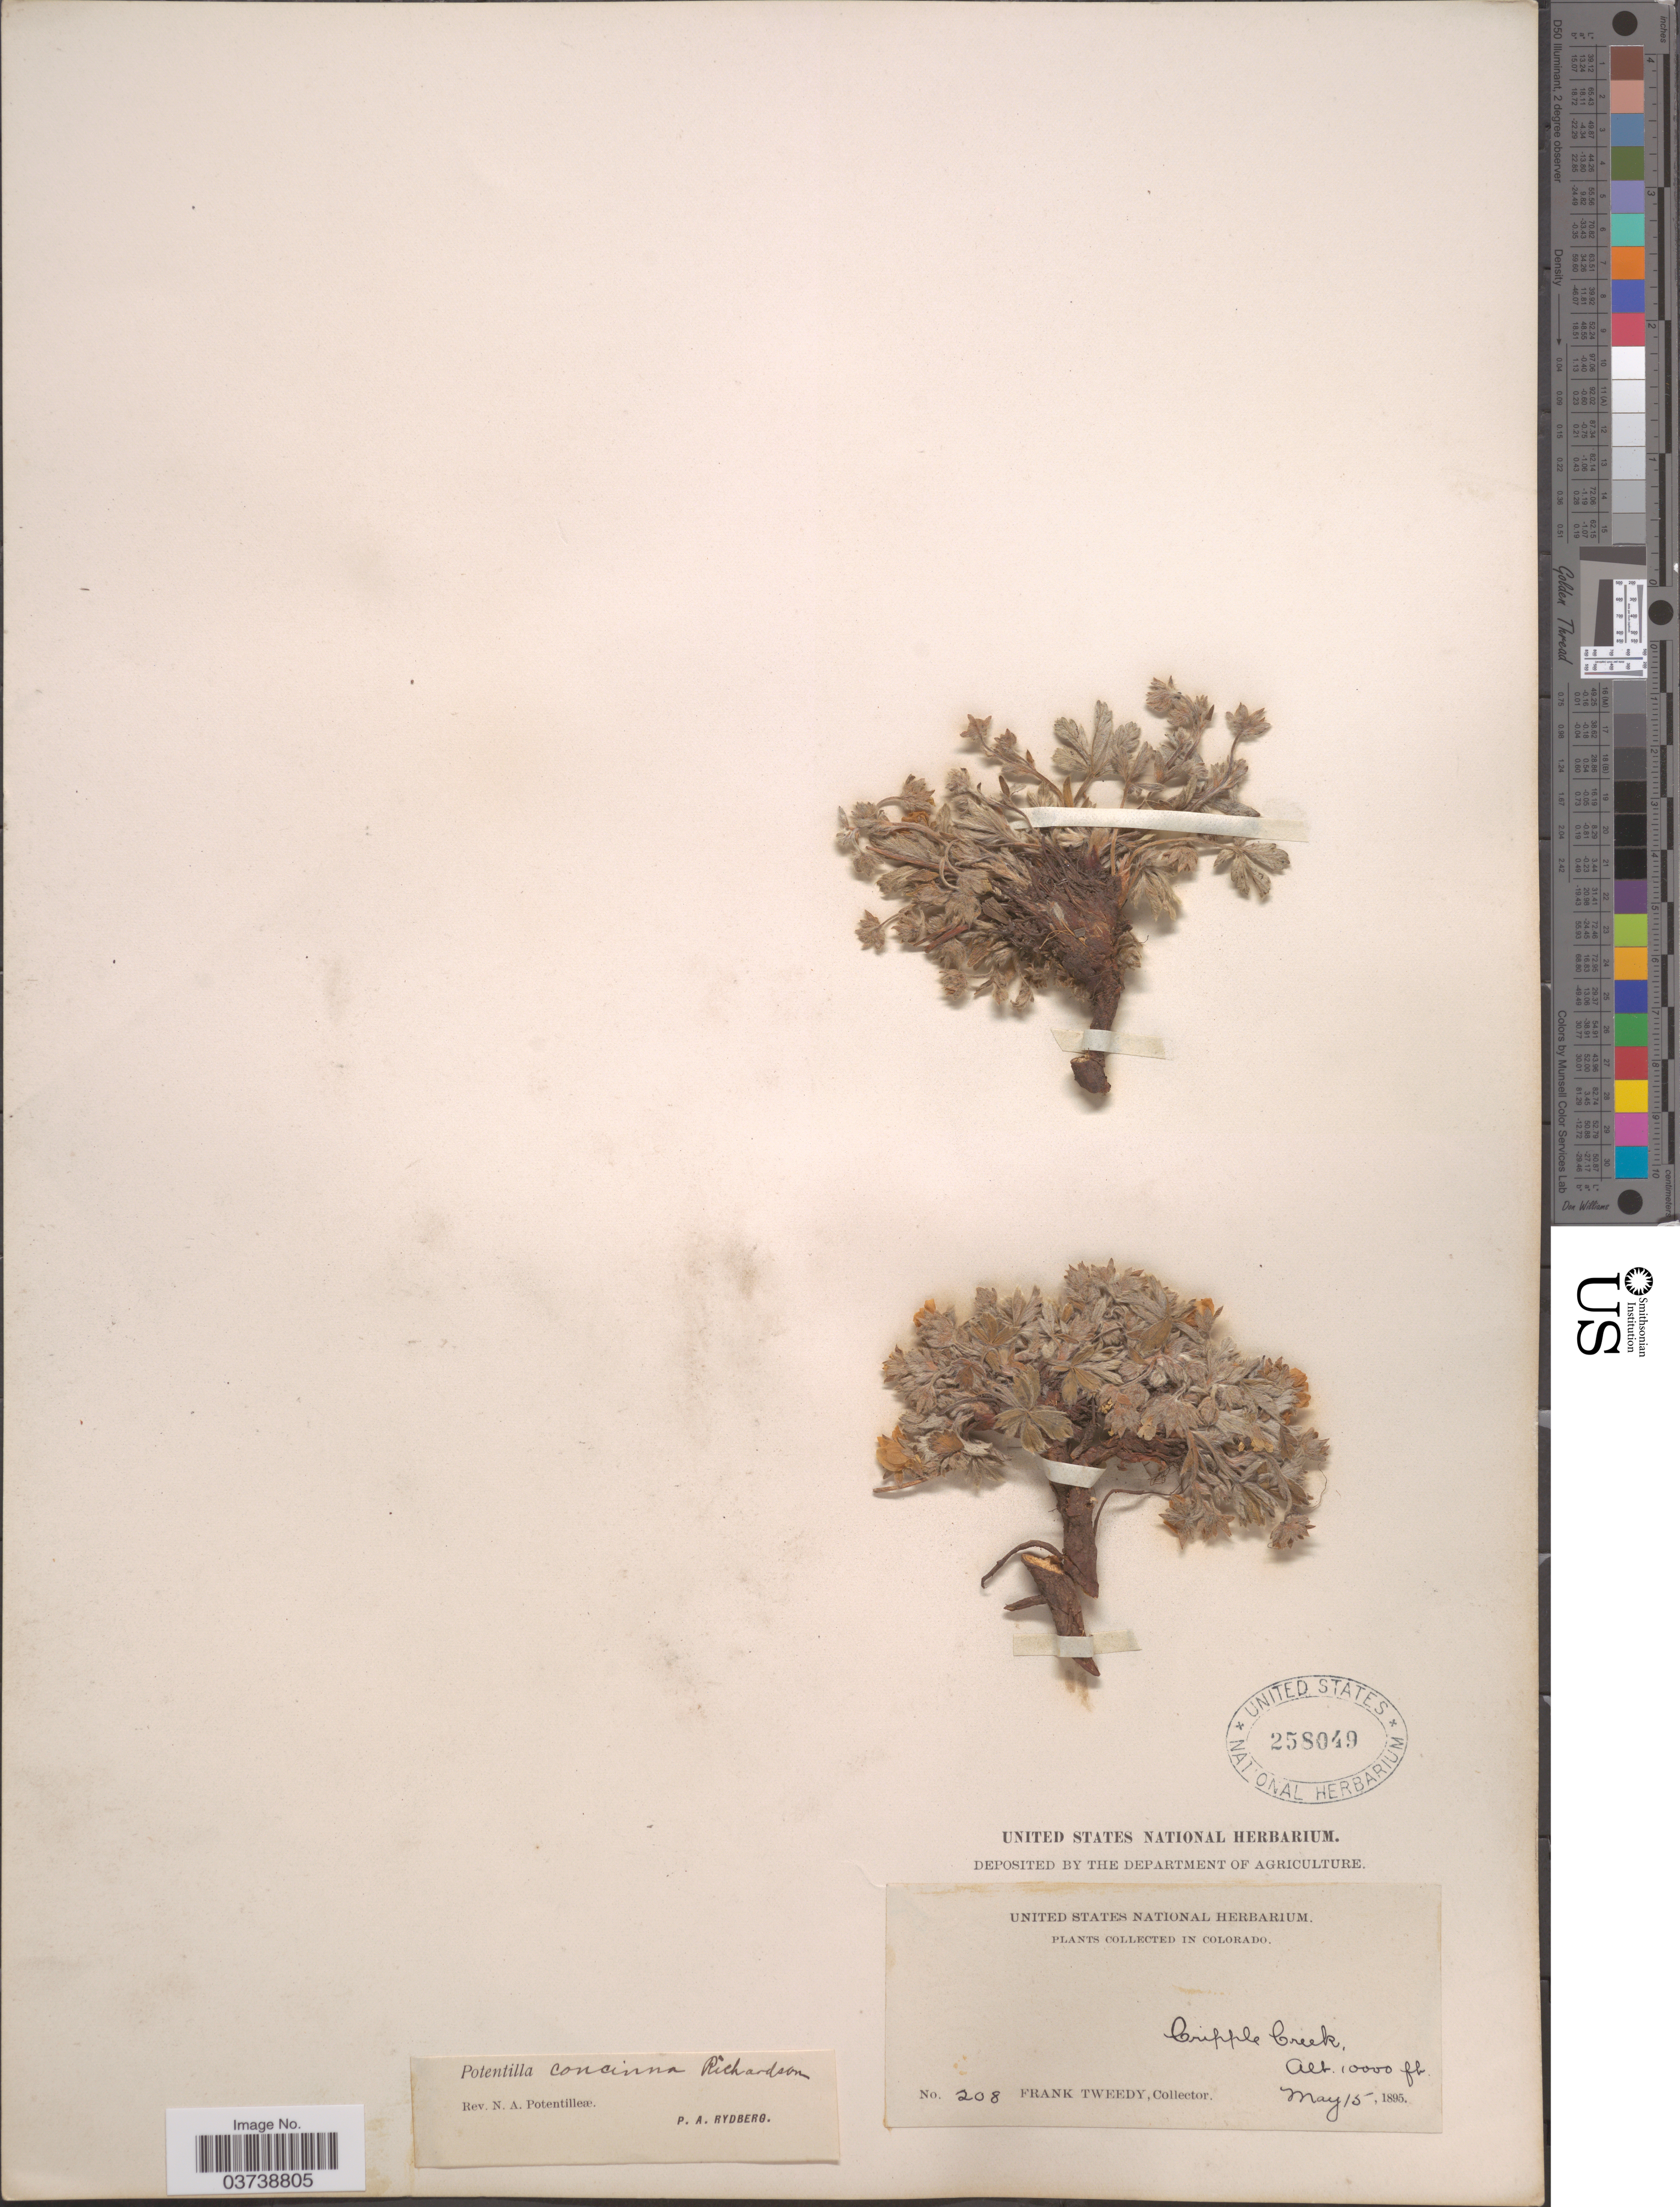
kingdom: Plantae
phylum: Tracheophyta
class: Magnoliopsida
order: Rosales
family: Rosaceae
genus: Potentilla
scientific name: Potentilla concinna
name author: Richardson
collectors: F. Tweedy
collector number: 208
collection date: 1895-05-15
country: United States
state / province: Colorado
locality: Cripple Creek.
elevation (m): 305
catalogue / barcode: US 258049